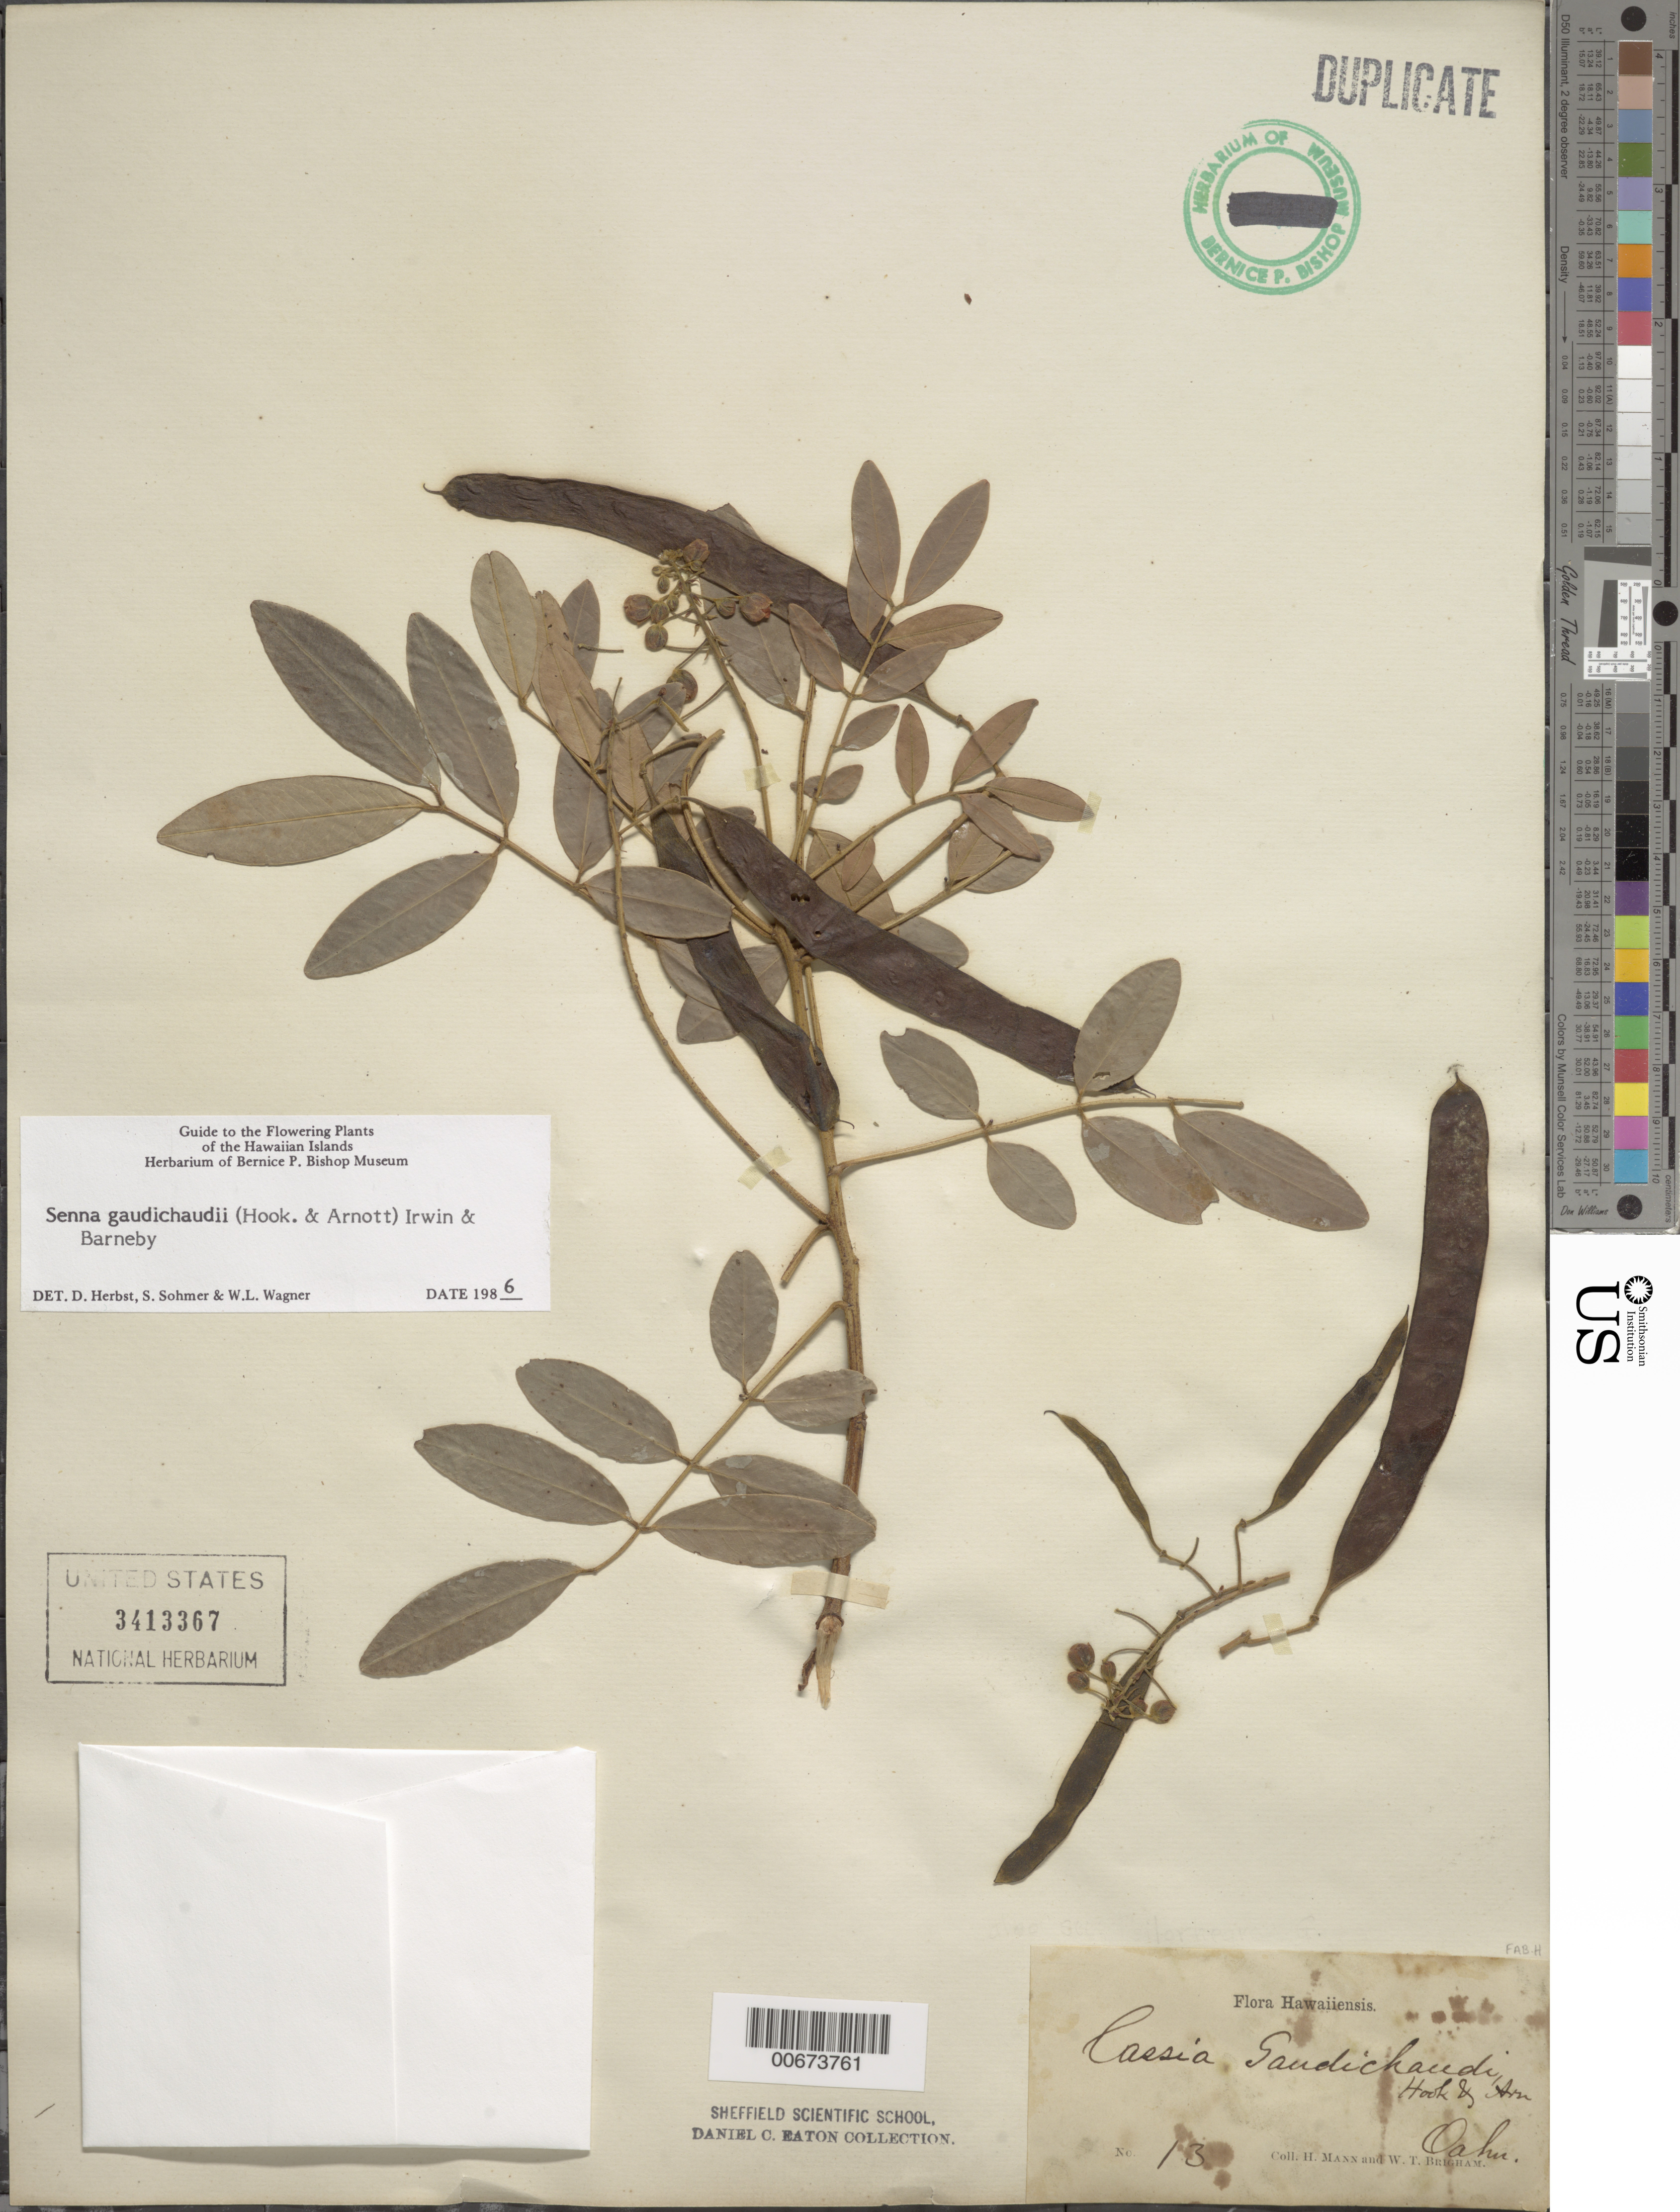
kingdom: Plantae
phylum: Tracheophyta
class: Magnoliopsida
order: Fabales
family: Fabaceae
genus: Senna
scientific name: Senna gaudichaudii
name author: (Hook. & Arn.) H.S. Irwin & Barneby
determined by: Herbst, D. R.; Sohmer, S. H.; Wagner, W. L.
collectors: H. Mann & W. T. Brigham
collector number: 13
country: United States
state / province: Hawaii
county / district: Honolulu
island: Oahu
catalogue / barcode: US 3413367